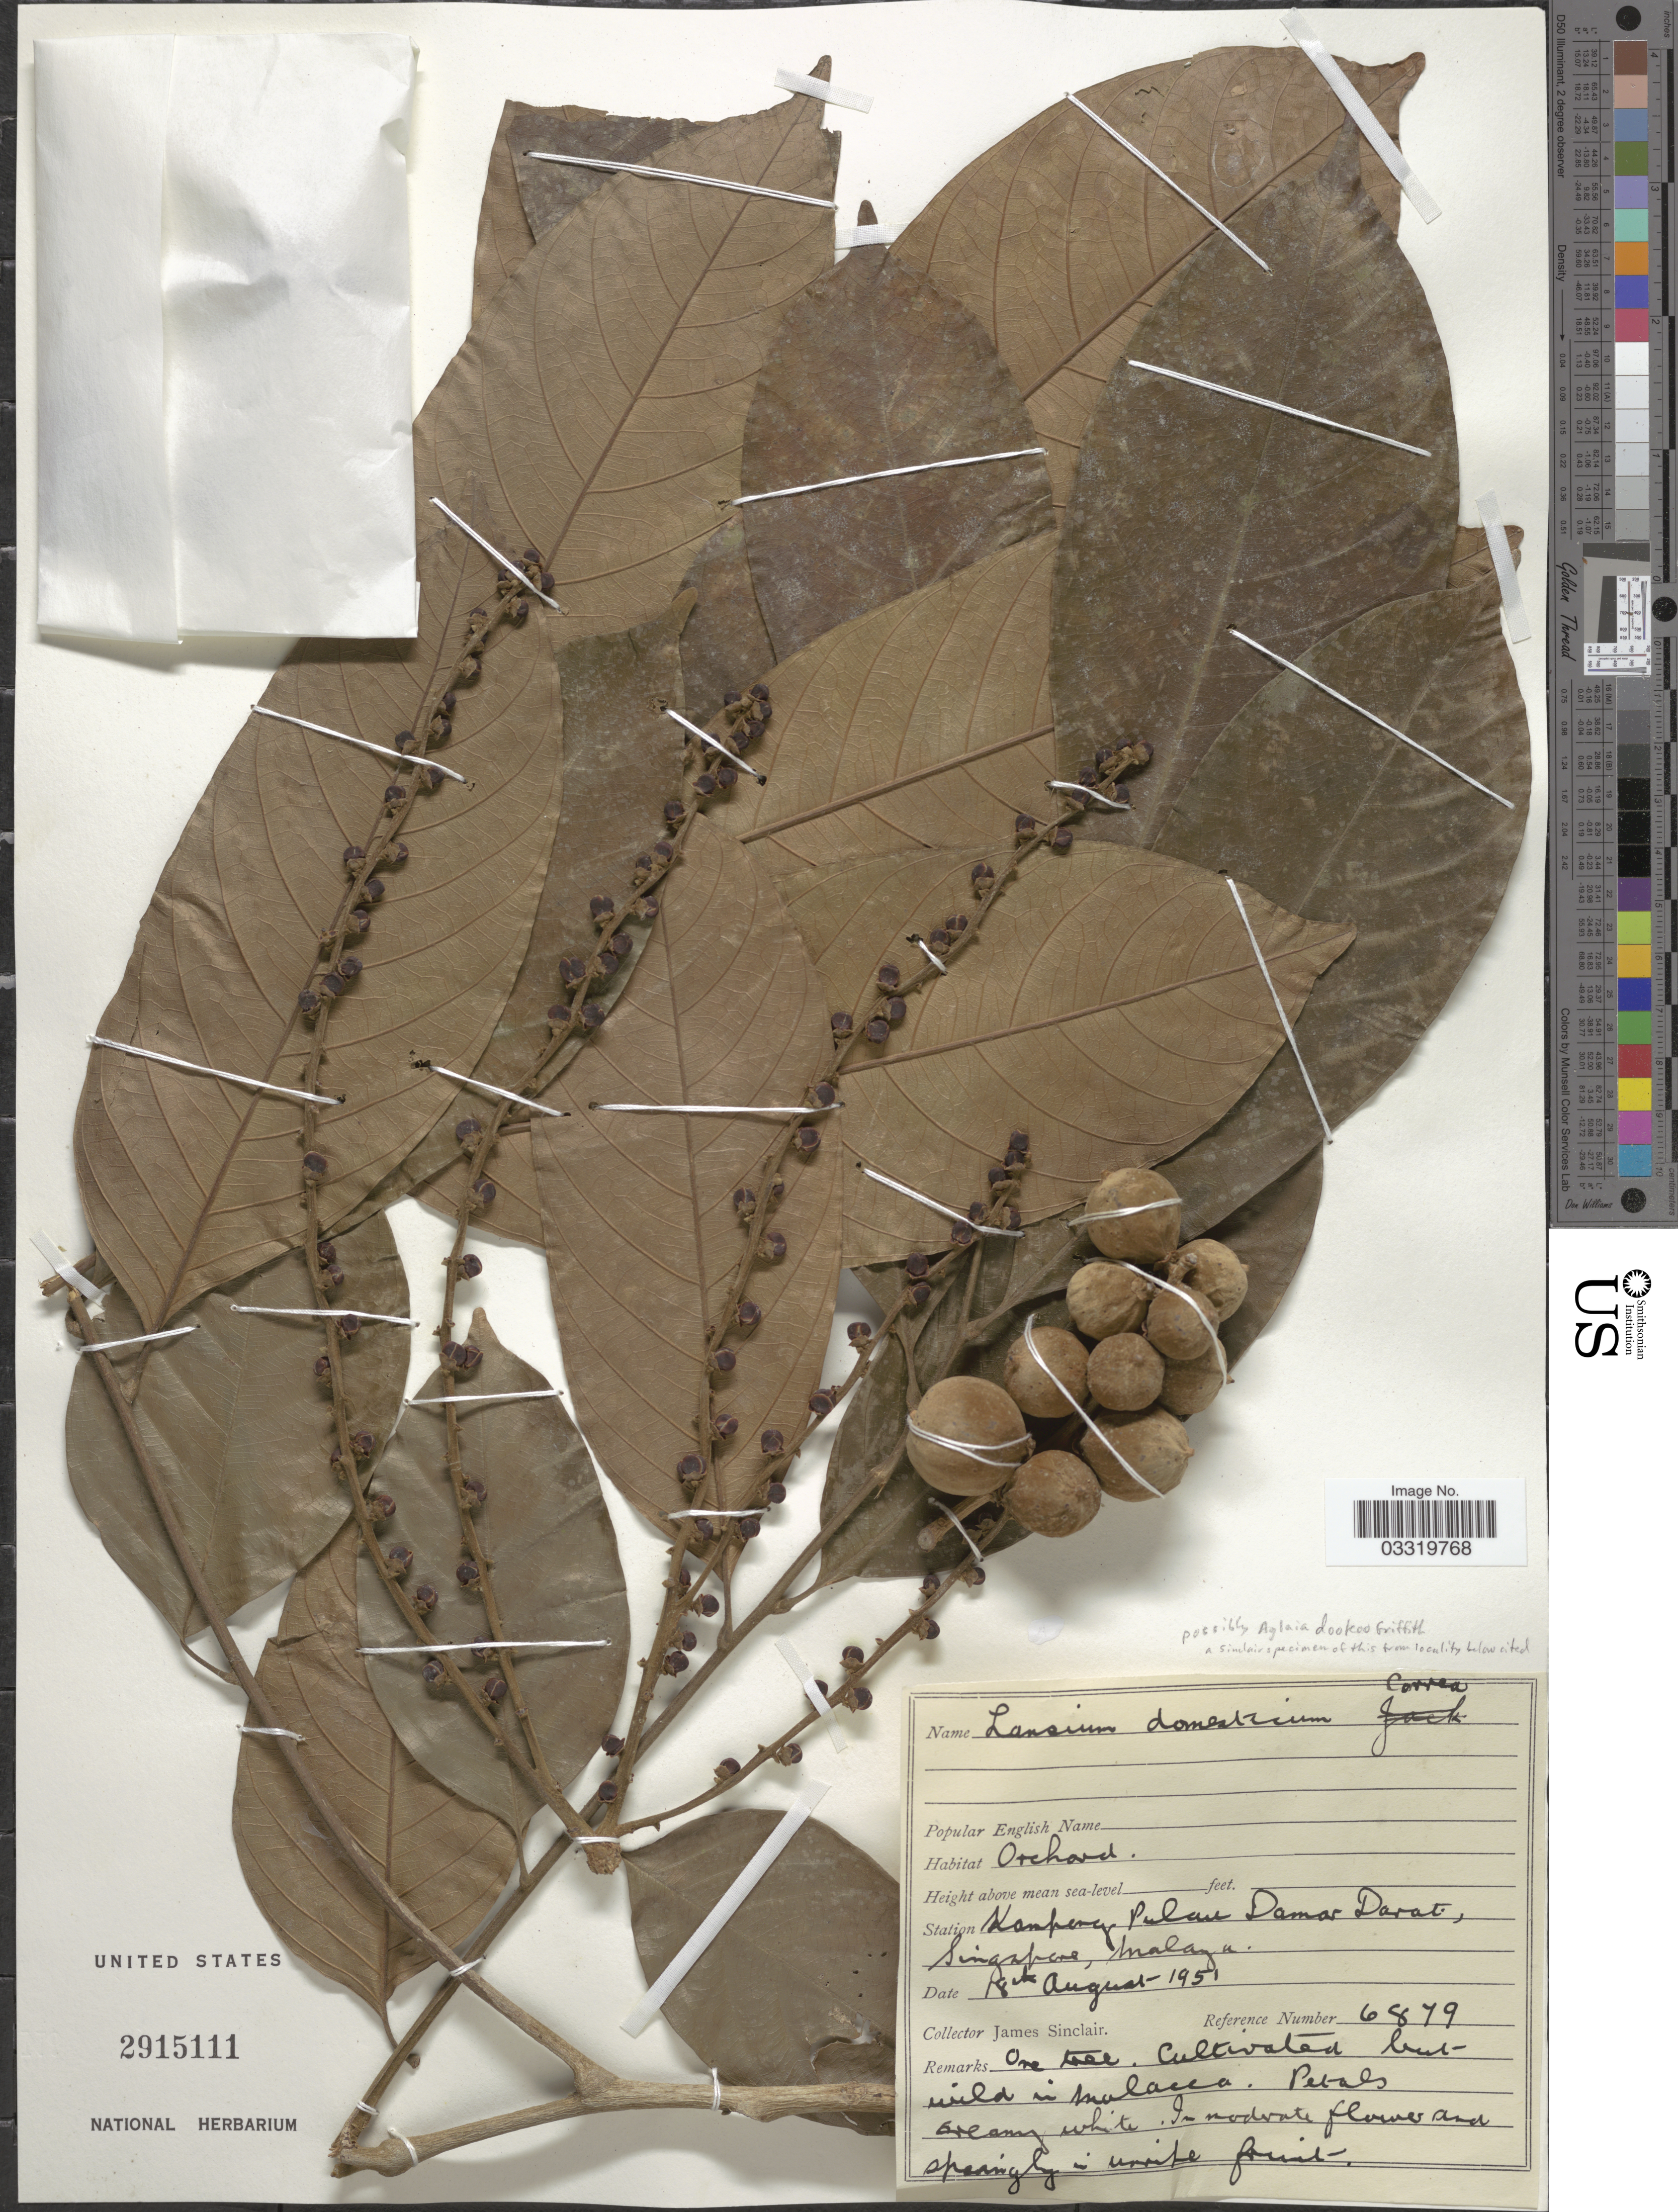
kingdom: Plantae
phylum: Tracheophyta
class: Magnoliopsida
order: Sapindales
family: Meliaceae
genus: Lansium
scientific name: Lansium domesticum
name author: Corrêa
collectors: J. Sinclair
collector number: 6879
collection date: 1951-08-18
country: Singapore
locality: Station Kampong, Pulau Damar Darat, Malaya.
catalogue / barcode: US 2915111